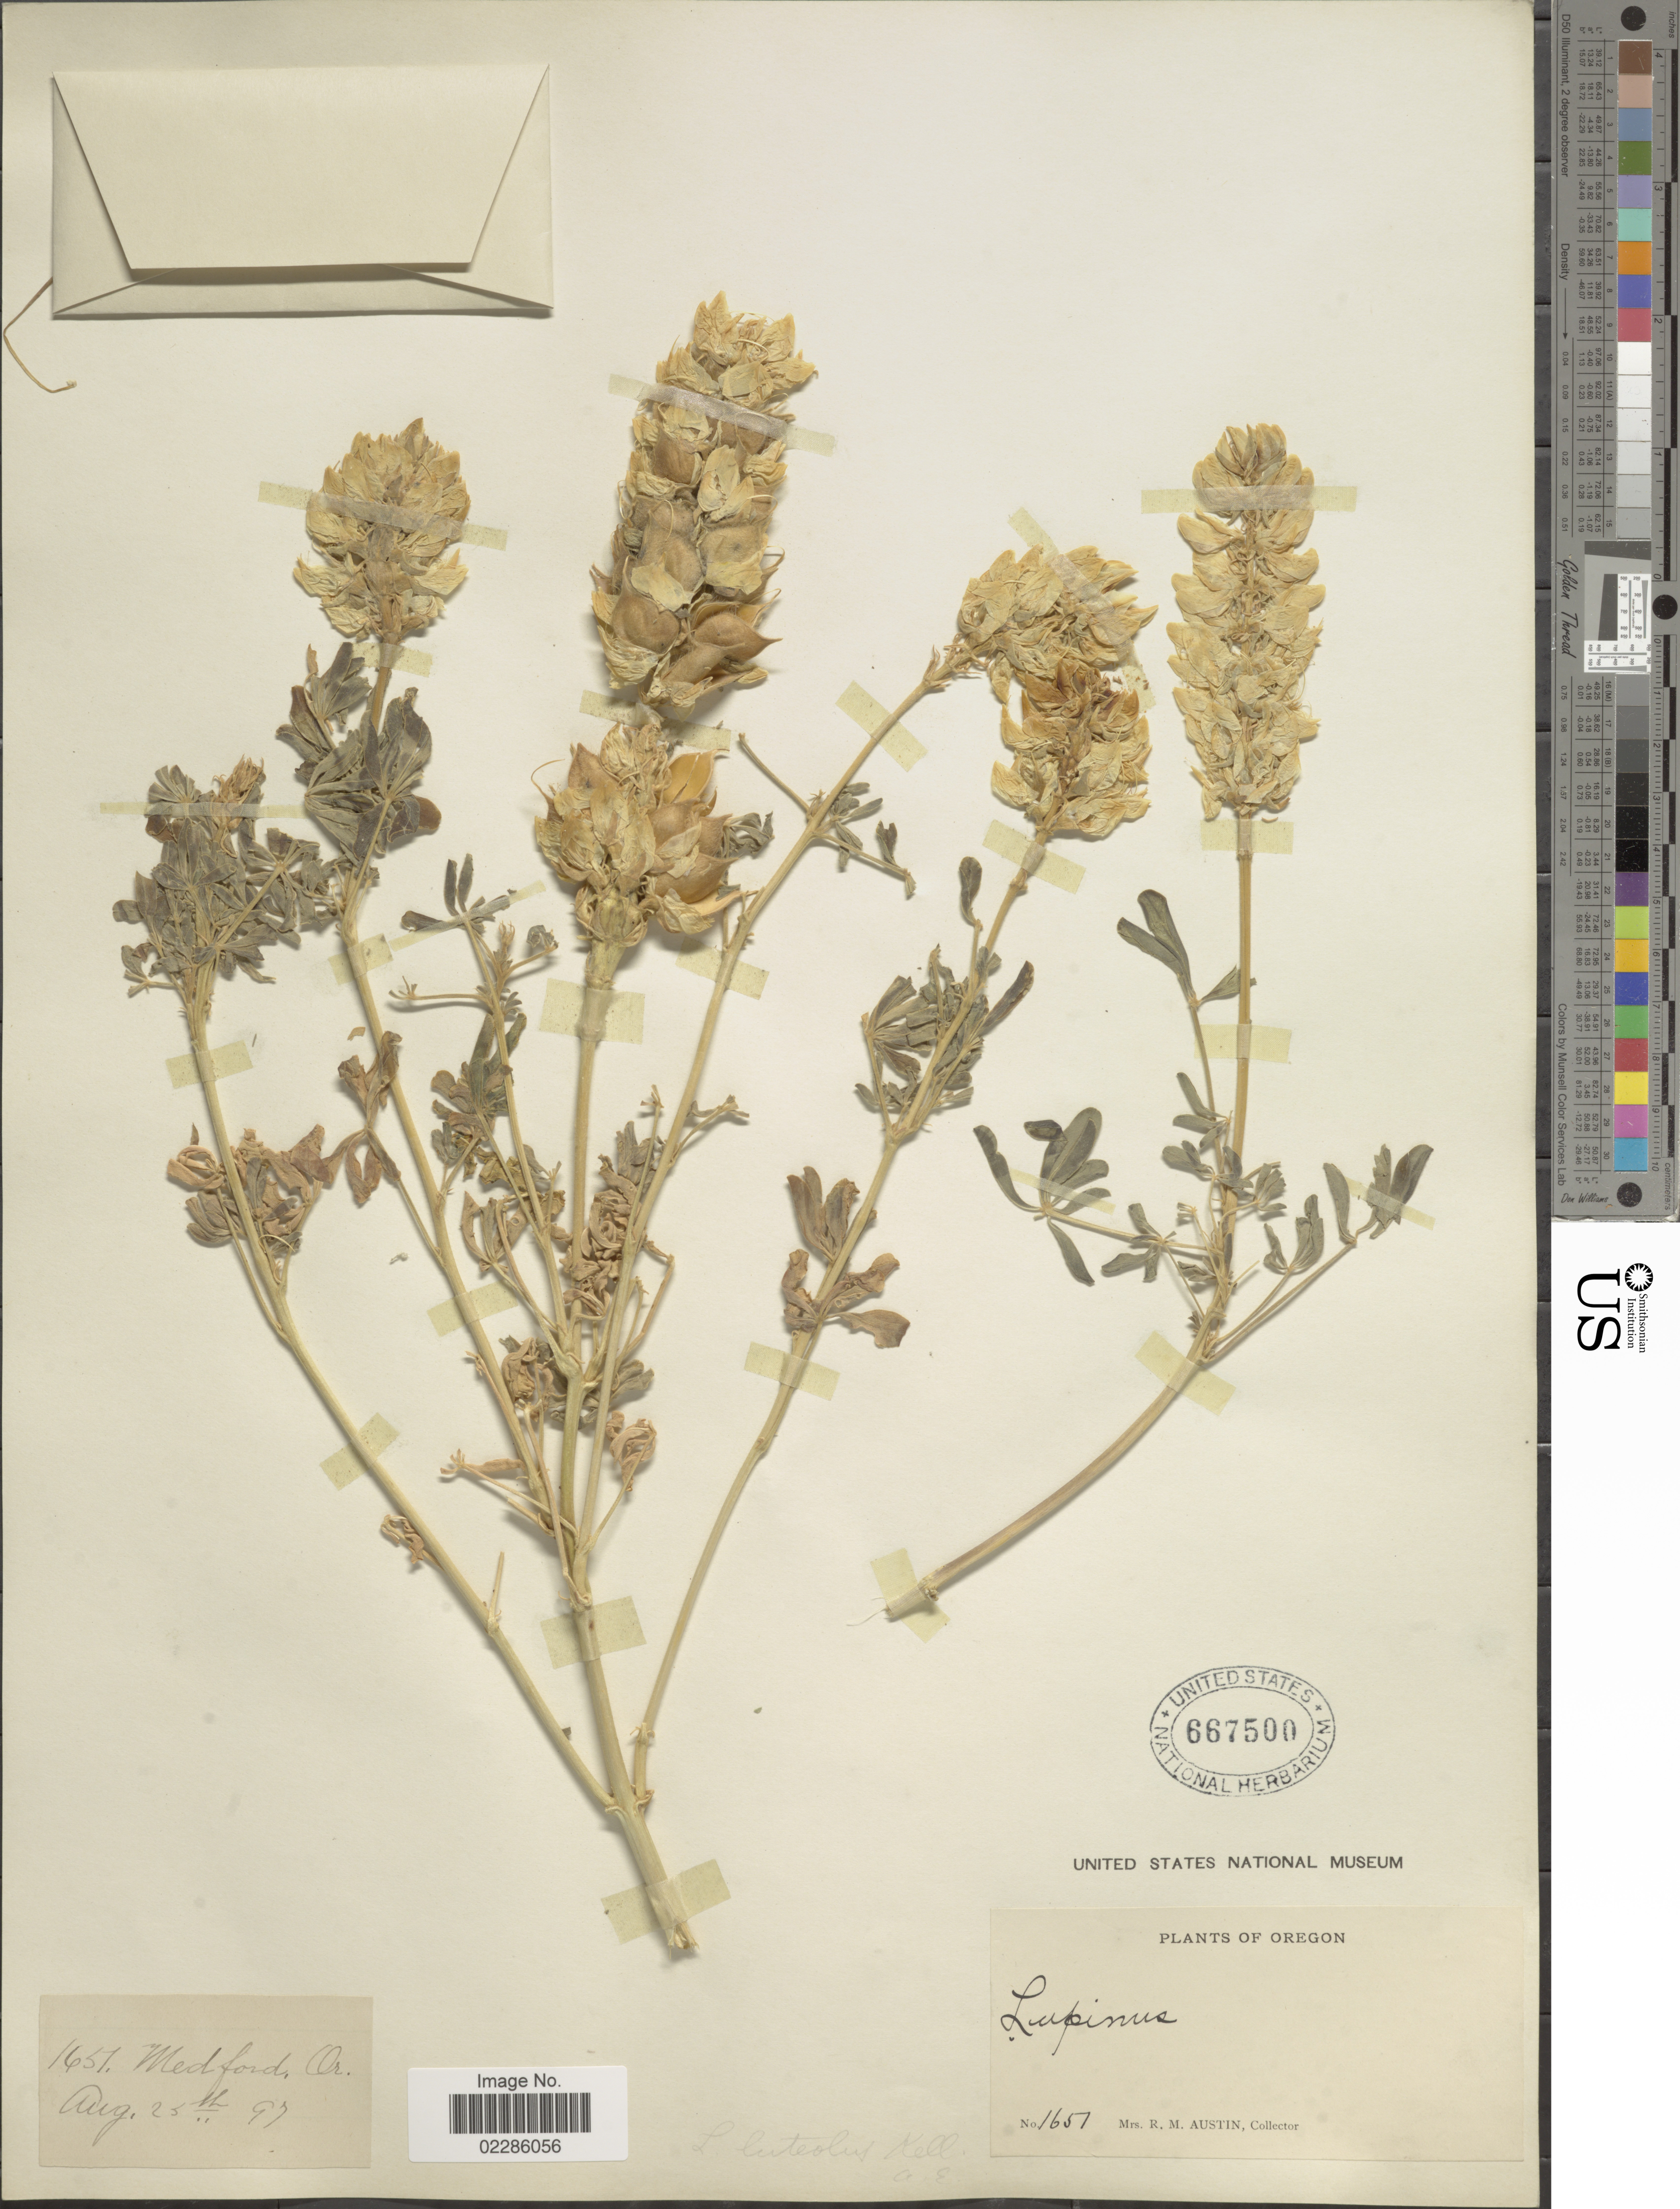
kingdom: Plantae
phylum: Tracheophyta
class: Magnoliopsida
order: Fabales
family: Fabaceae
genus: Lupinus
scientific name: Lupinus luteolus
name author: Kellogg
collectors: R. Austin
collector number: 1651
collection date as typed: Transcribed d/m/y: 25/8/97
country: United States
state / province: Oregon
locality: Medford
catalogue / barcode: US 667500